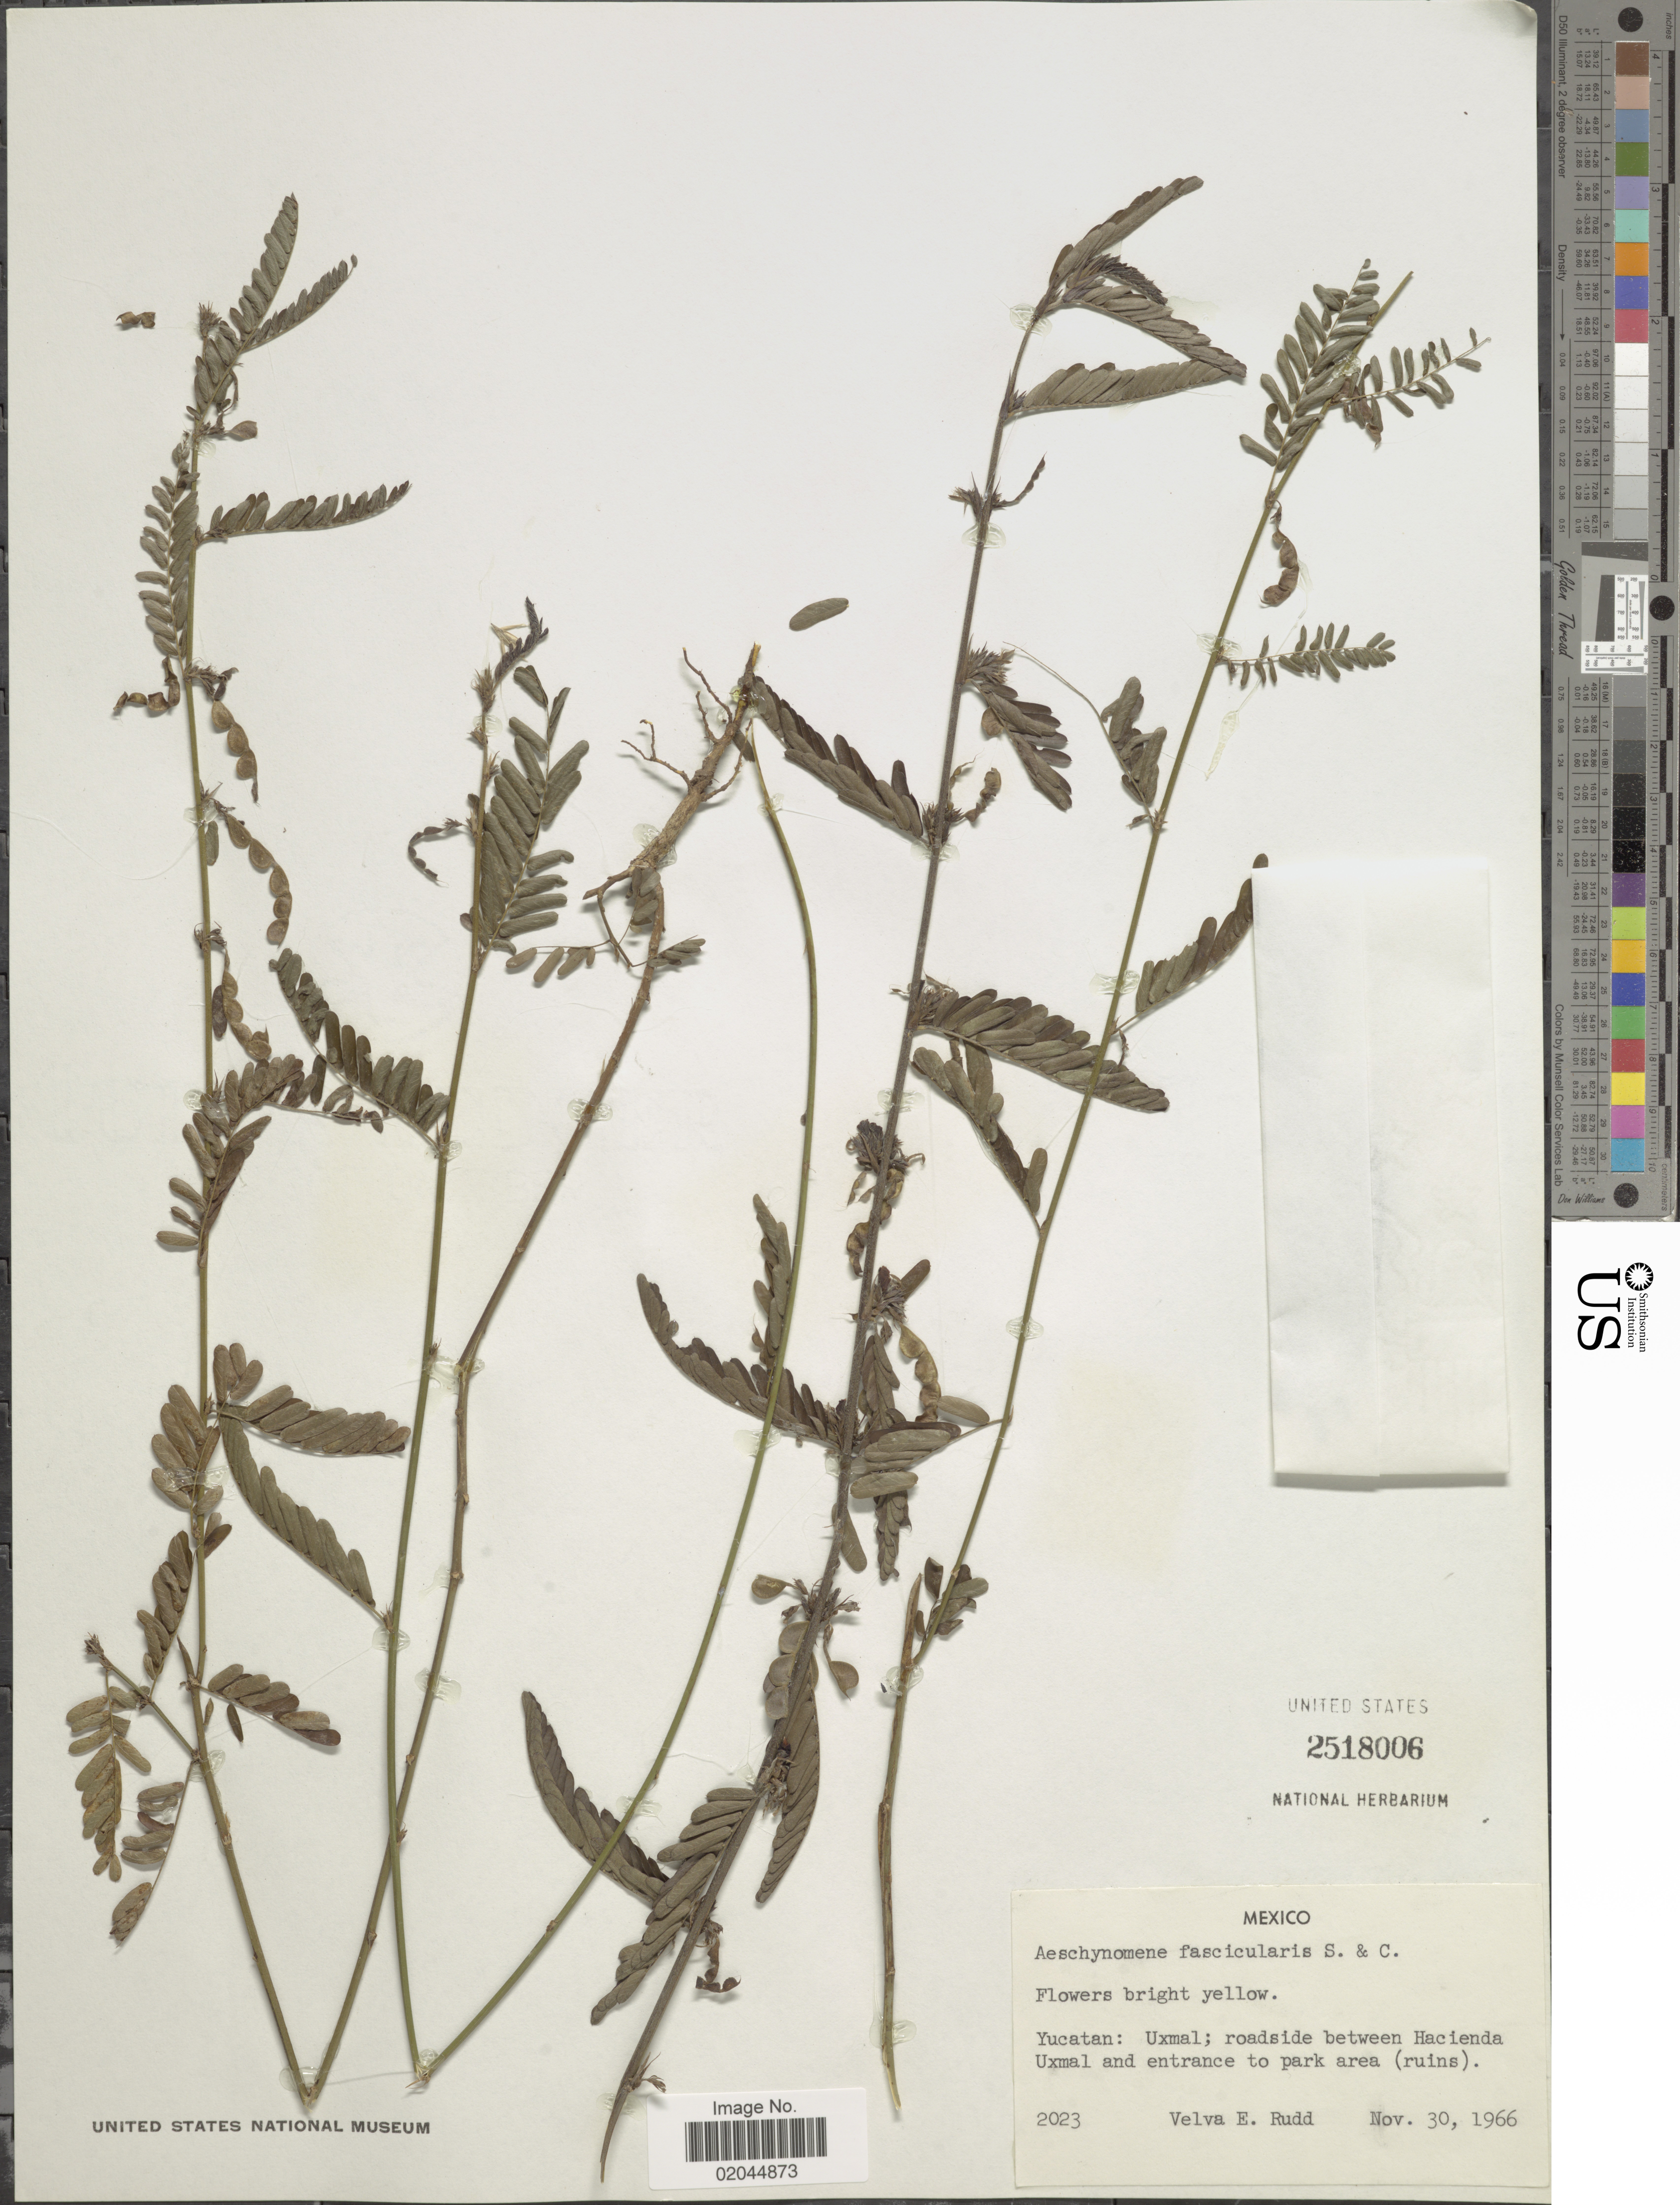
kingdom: Plantae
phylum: Tracheophyta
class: Magnoliopsida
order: Fabales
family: Fabaceae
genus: Aeschynomene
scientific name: Aeschynomene fascicularis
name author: Schltdl. & Cham.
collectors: V. E. Rudd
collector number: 2023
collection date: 1966-11-30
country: Mexico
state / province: Yucatán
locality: Yucatan: Uxmal: roadside between Hacienda Uxamal and entrance to park area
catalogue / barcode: US 2518006